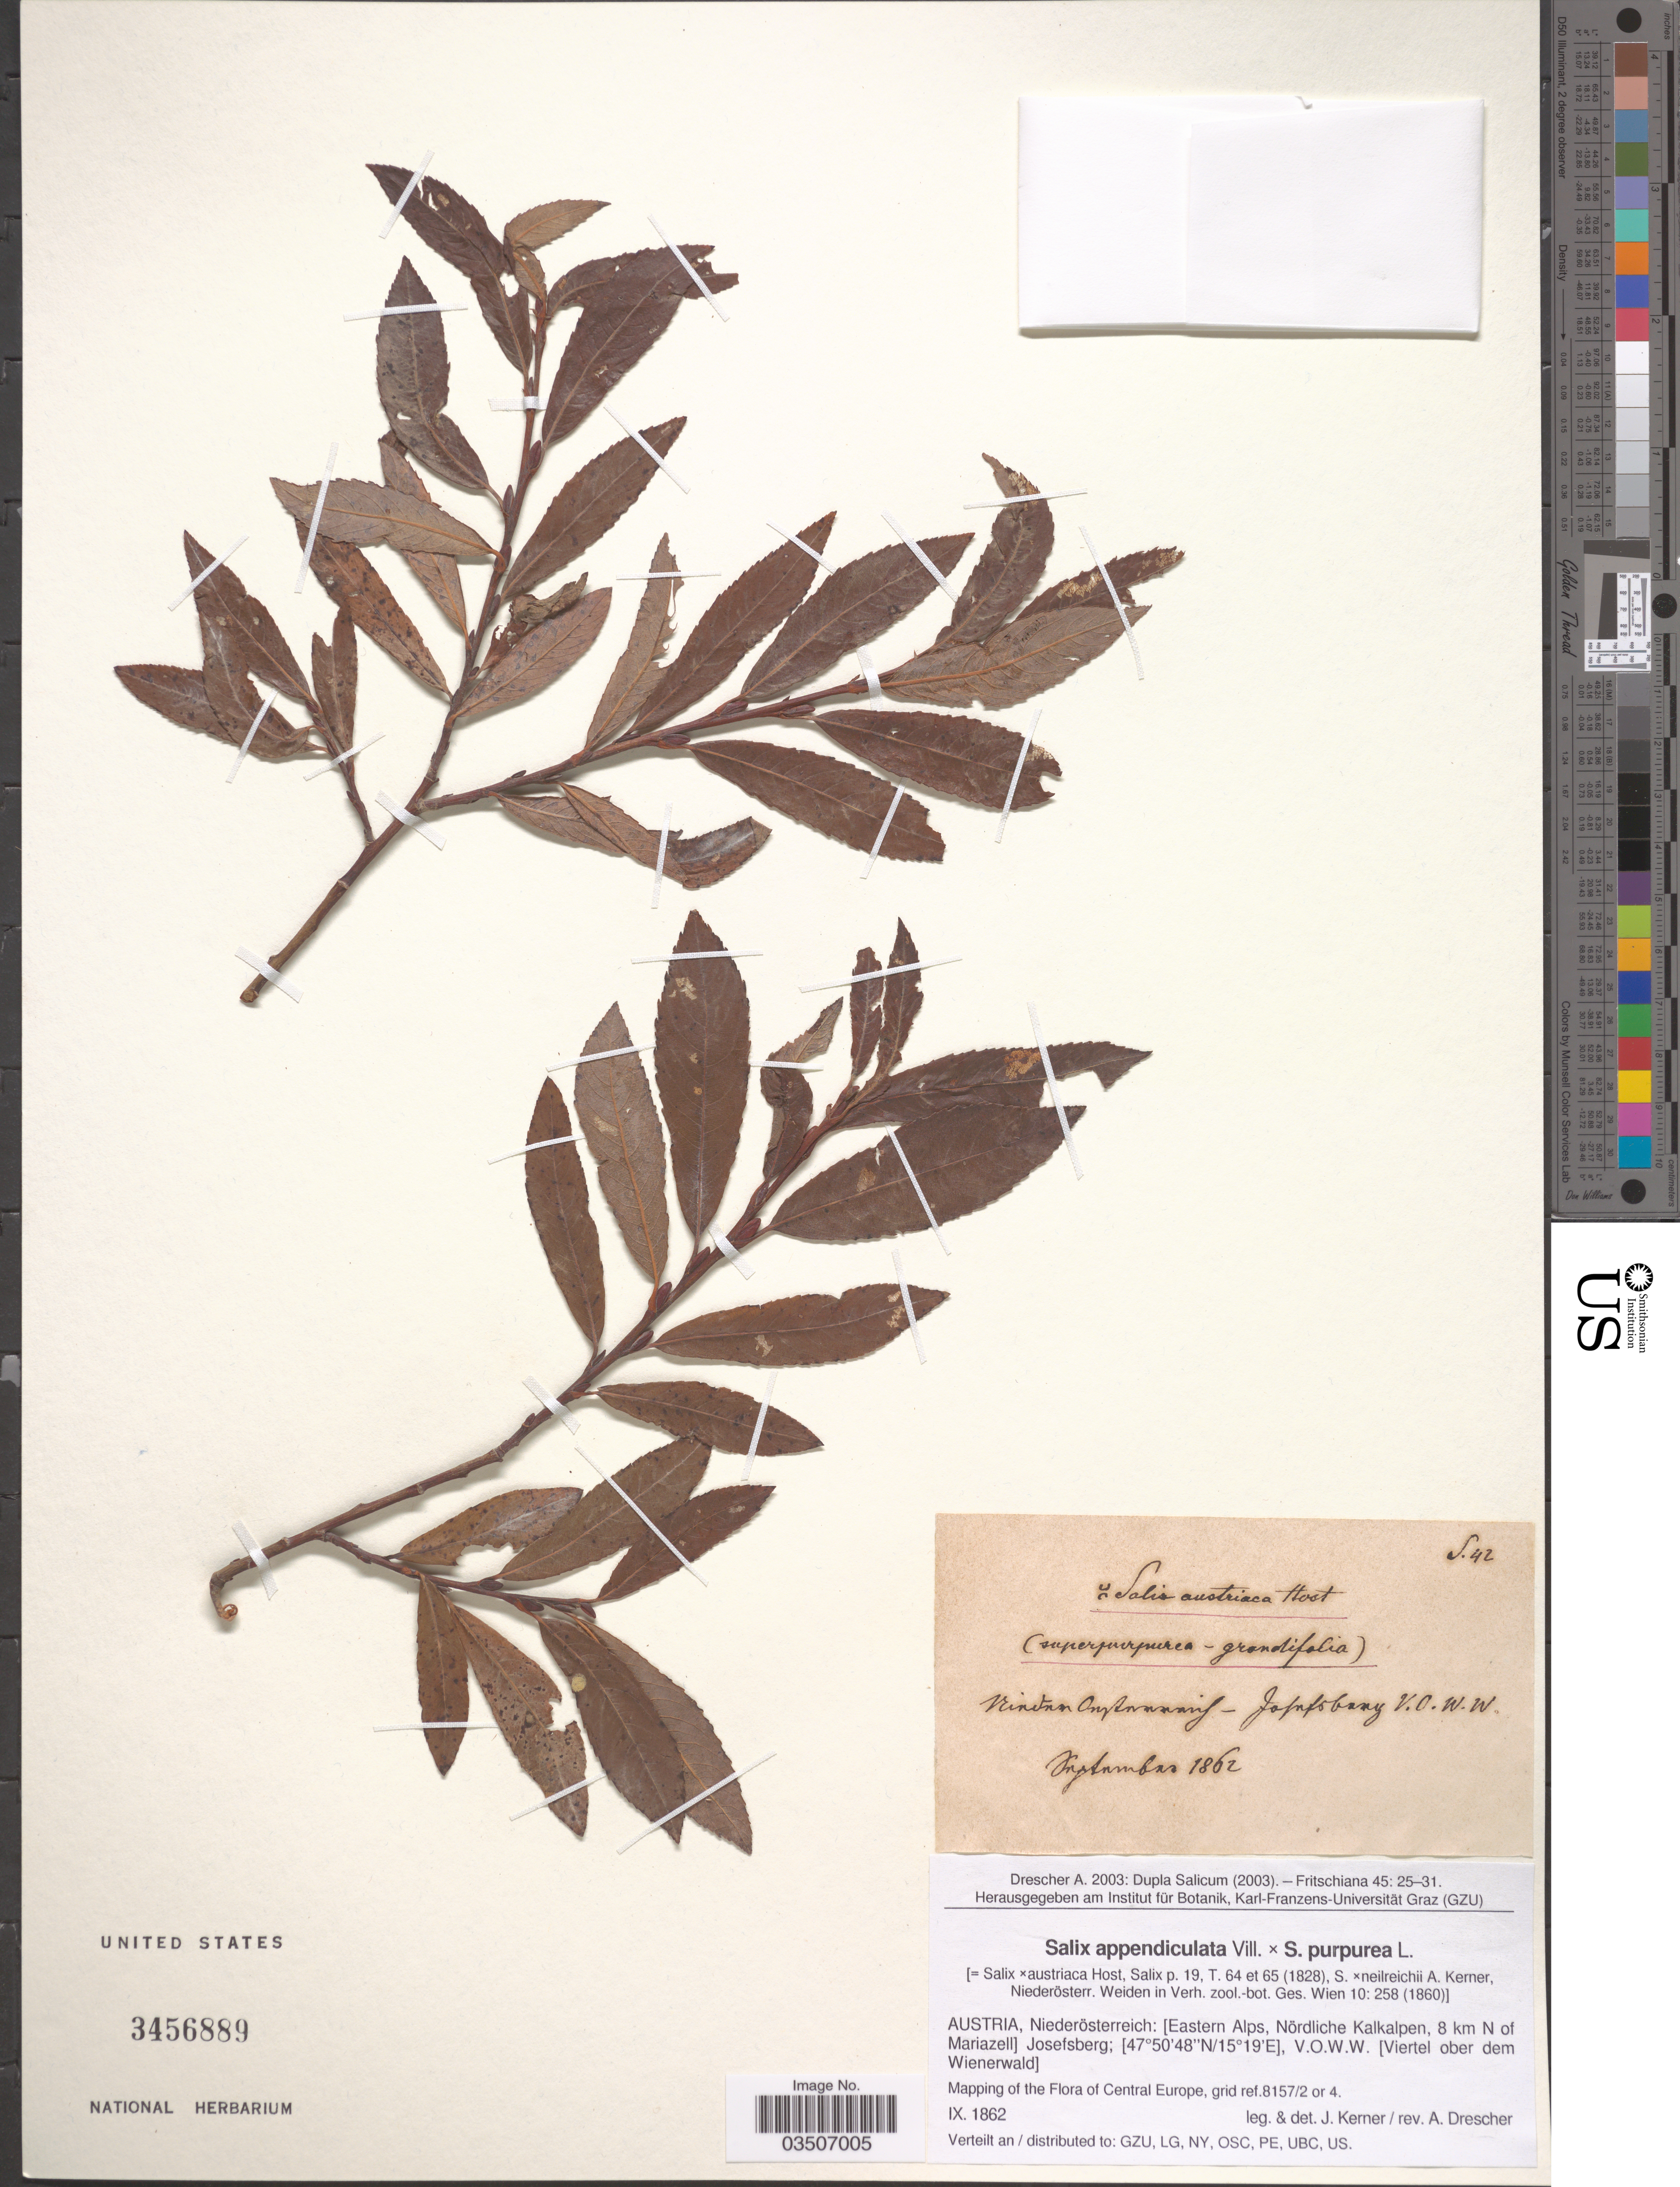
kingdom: Plantae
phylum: Tracheophyta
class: Magnoliopsida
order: Malpighiales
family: Salicaceae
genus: Salix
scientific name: Salix appendiculata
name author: Vill.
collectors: J. Kerner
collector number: S42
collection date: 1962-09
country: Austria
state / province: Niederosterreich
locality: Vindan[interpreted] Anstarrirf[interpreted]- Josefsberg V.O.W.W. [Eastern Alps, Nördliche Kalkalpen, 8 km N of Mariazell] Josefsberg. V.O.W.W. [Viertal ober dem Wienerwald]. Central Europe, grid ref. 8157/2 or 4.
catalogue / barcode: US 3456889